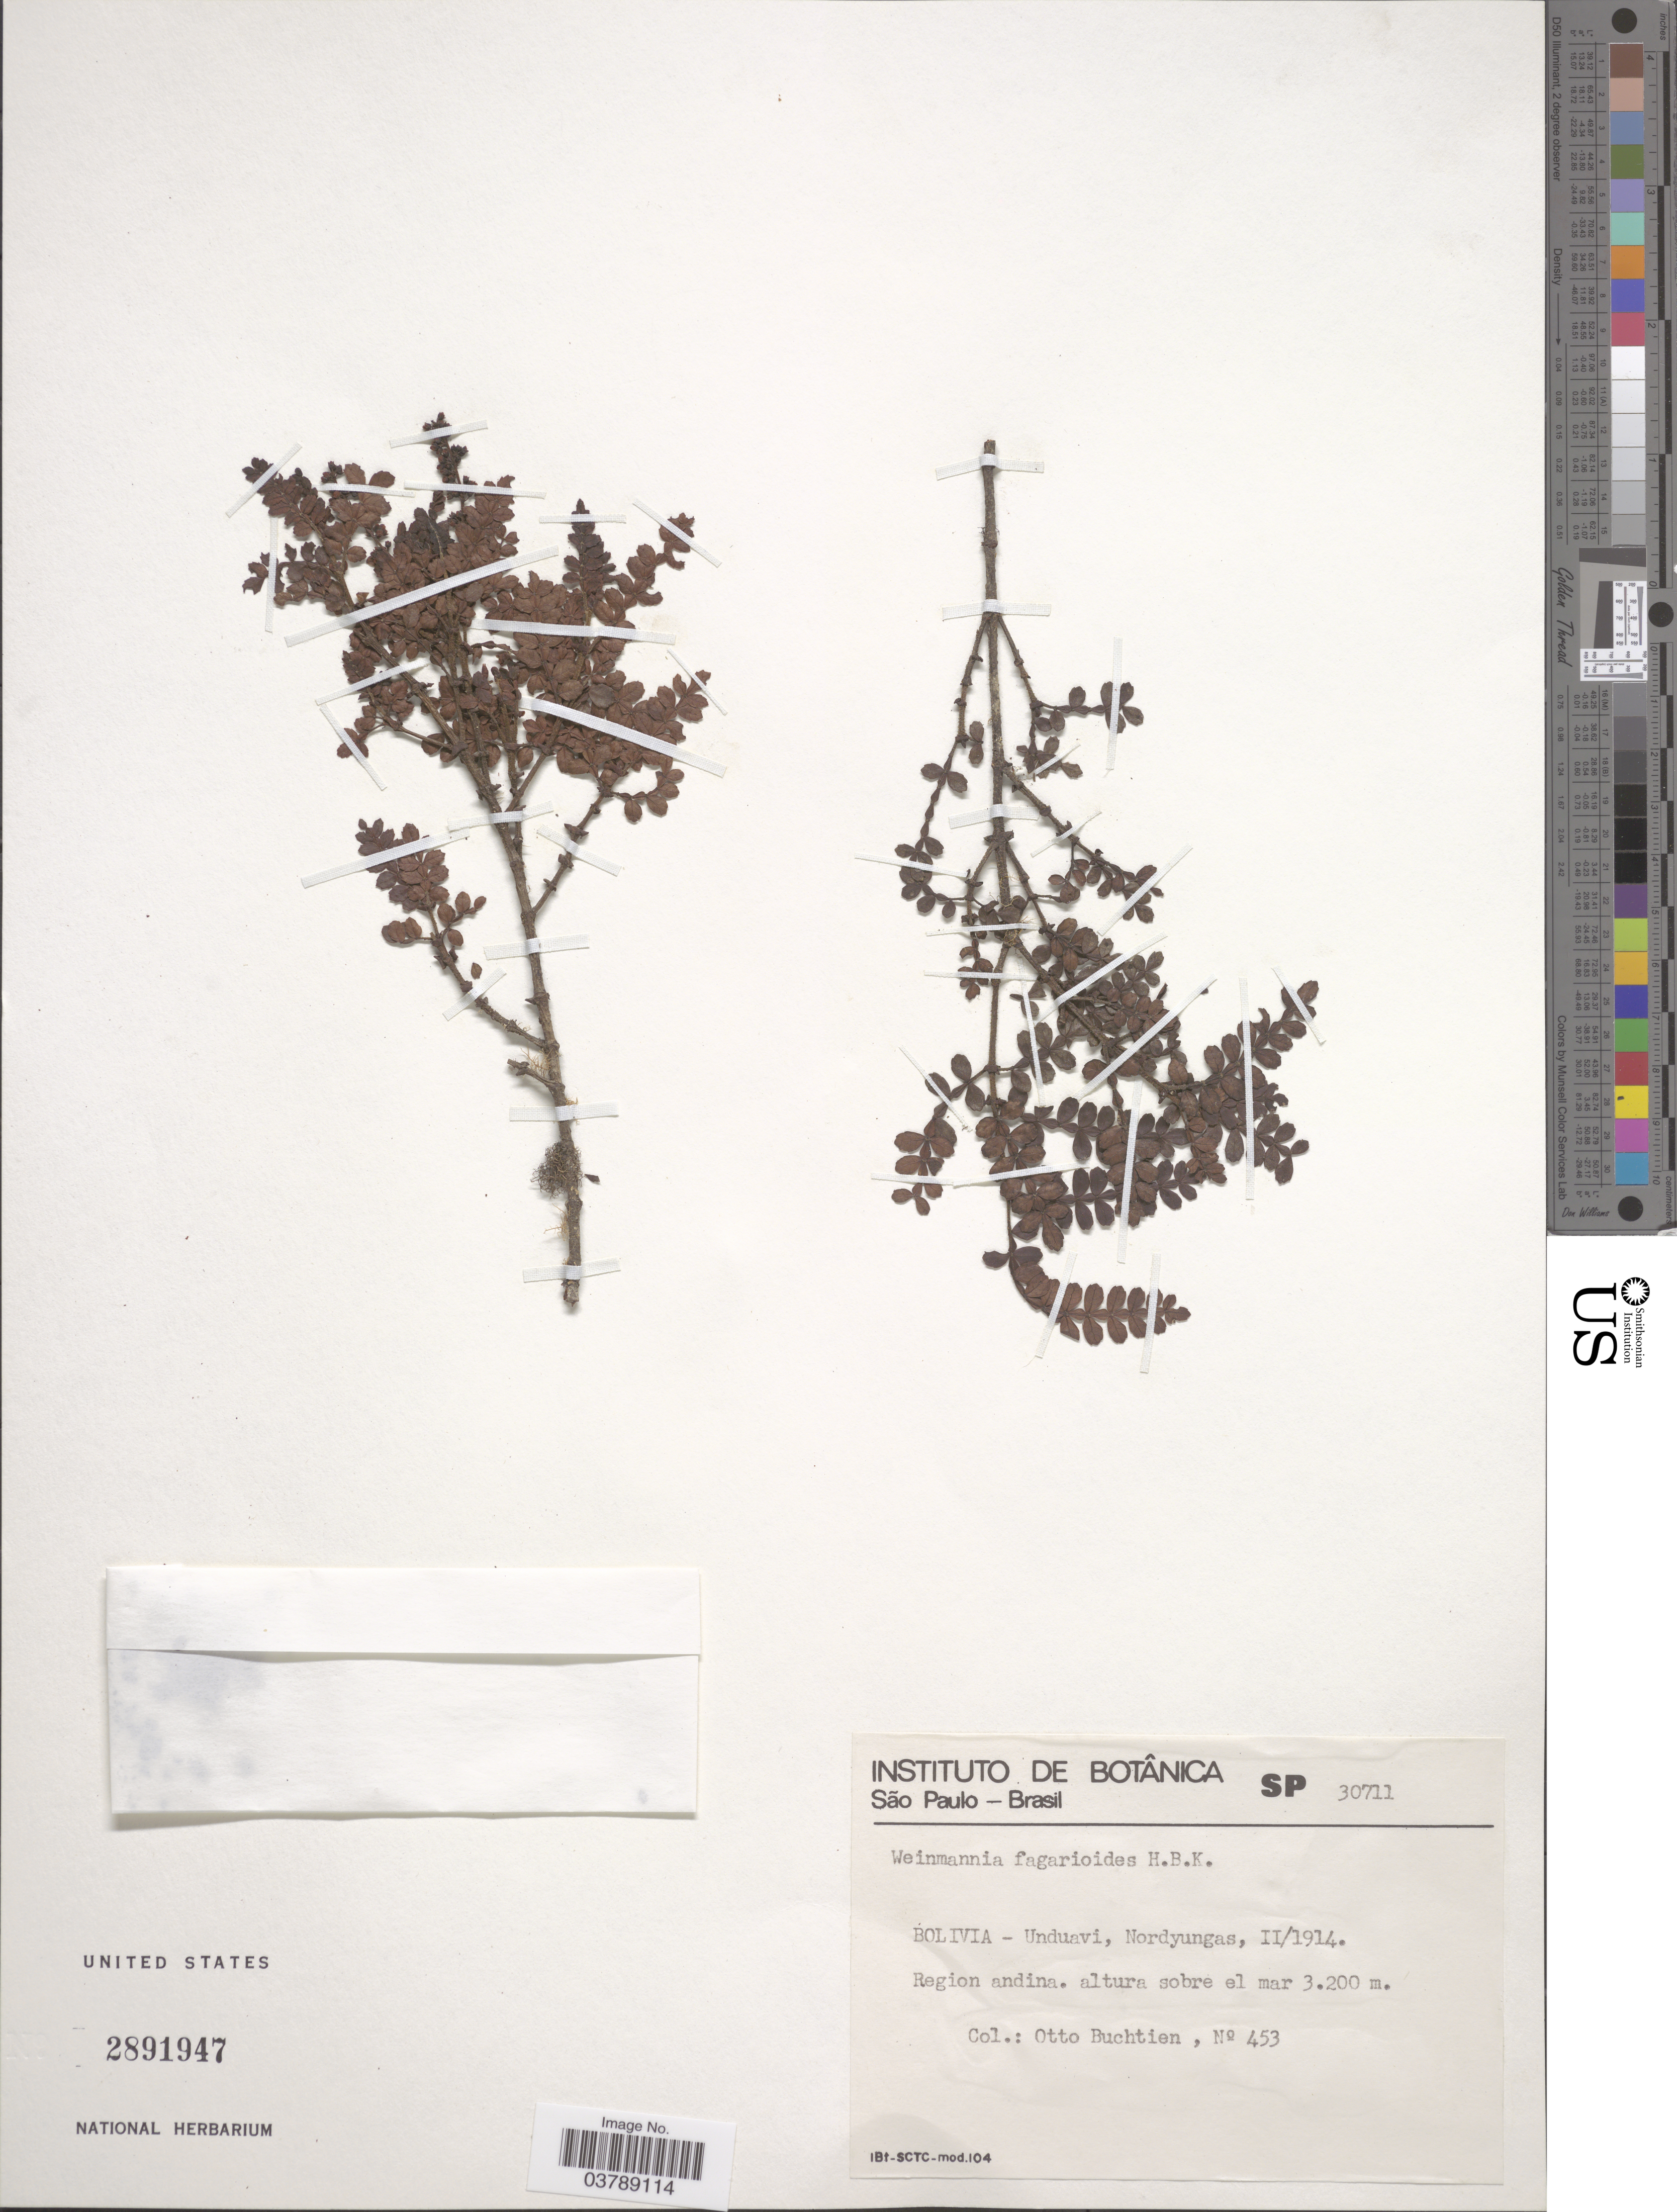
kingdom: Plantae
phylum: Tracheophyta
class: Magnoliopsida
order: Oxalidales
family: Cunoniaceae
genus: Weinmannia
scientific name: Weinmannia fagaroides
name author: Kunth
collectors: O. Buchtien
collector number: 453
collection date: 1914-02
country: Bolivia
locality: Unduavi, Nordyungas. Region andina.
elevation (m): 3200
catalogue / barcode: US 2891947